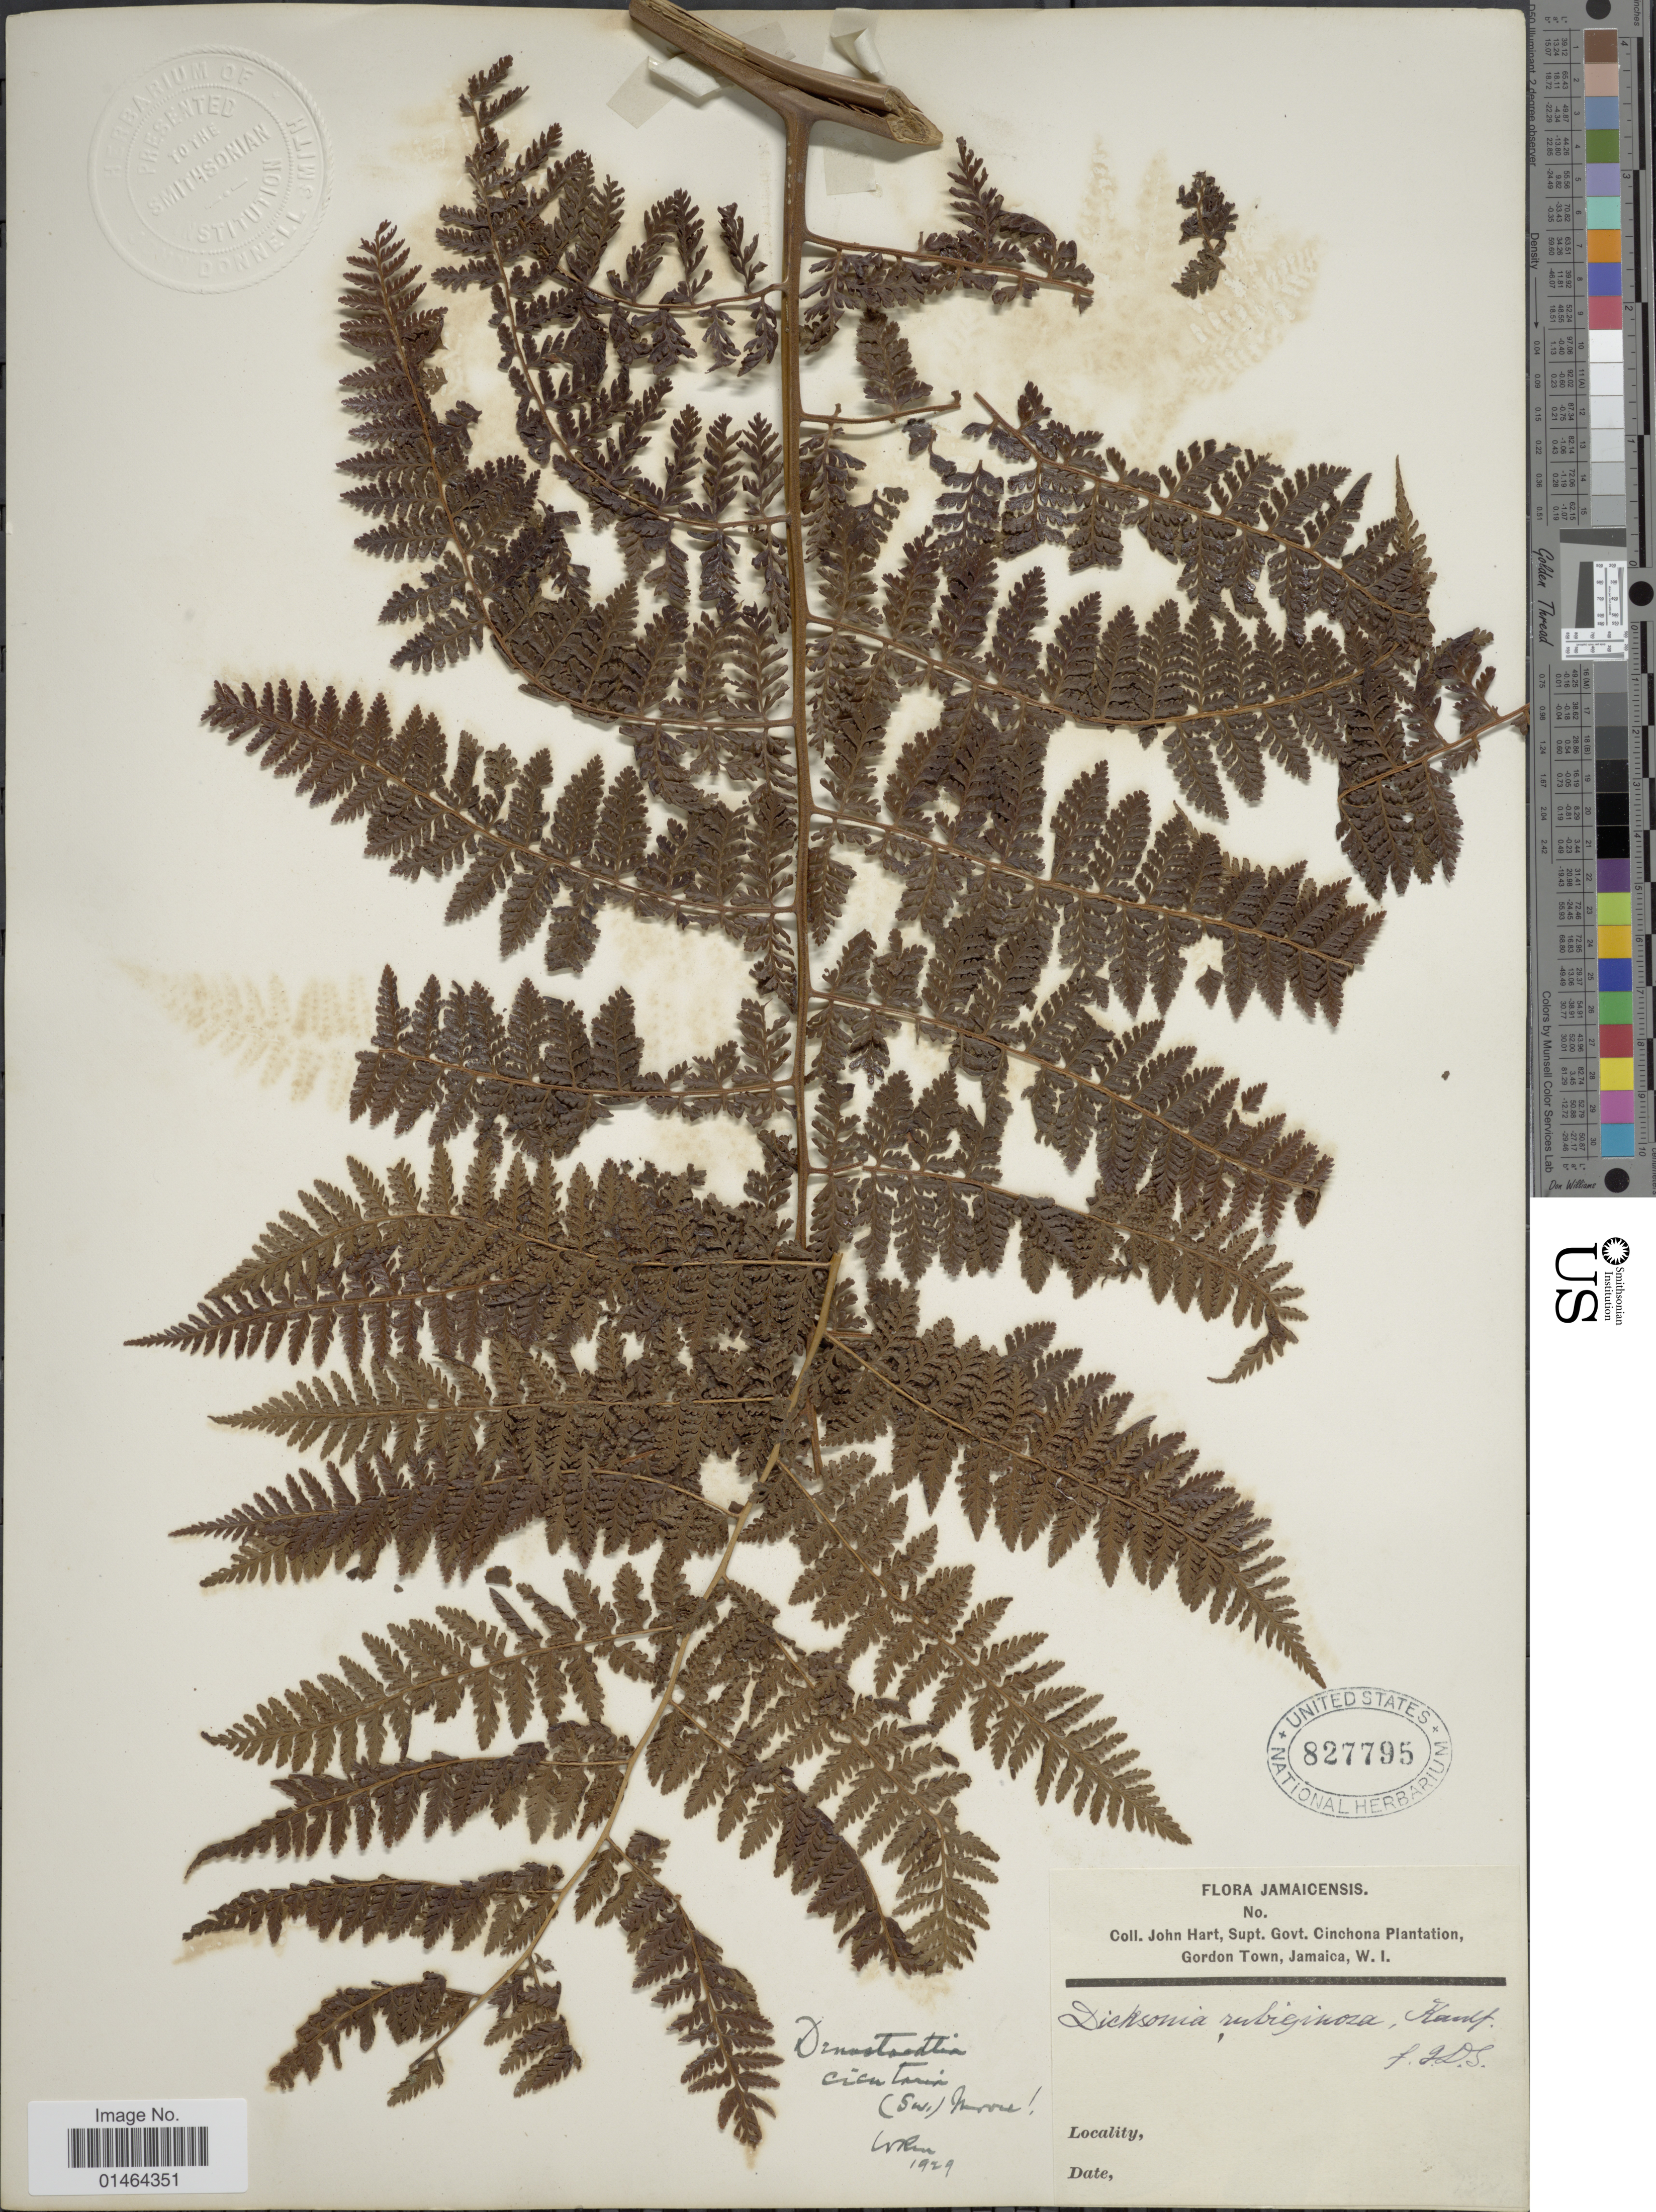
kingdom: Plantae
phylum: Tracheophyta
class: Polypodiopsida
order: Polypodiales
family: Dennstaedtiaceae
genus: Dennstaedtia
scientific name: Dennstaedtia cicutaria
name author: (Sw.) T. Moore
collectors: J. Hart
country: Jamaica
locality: Gordon Town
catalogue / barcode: US 827795